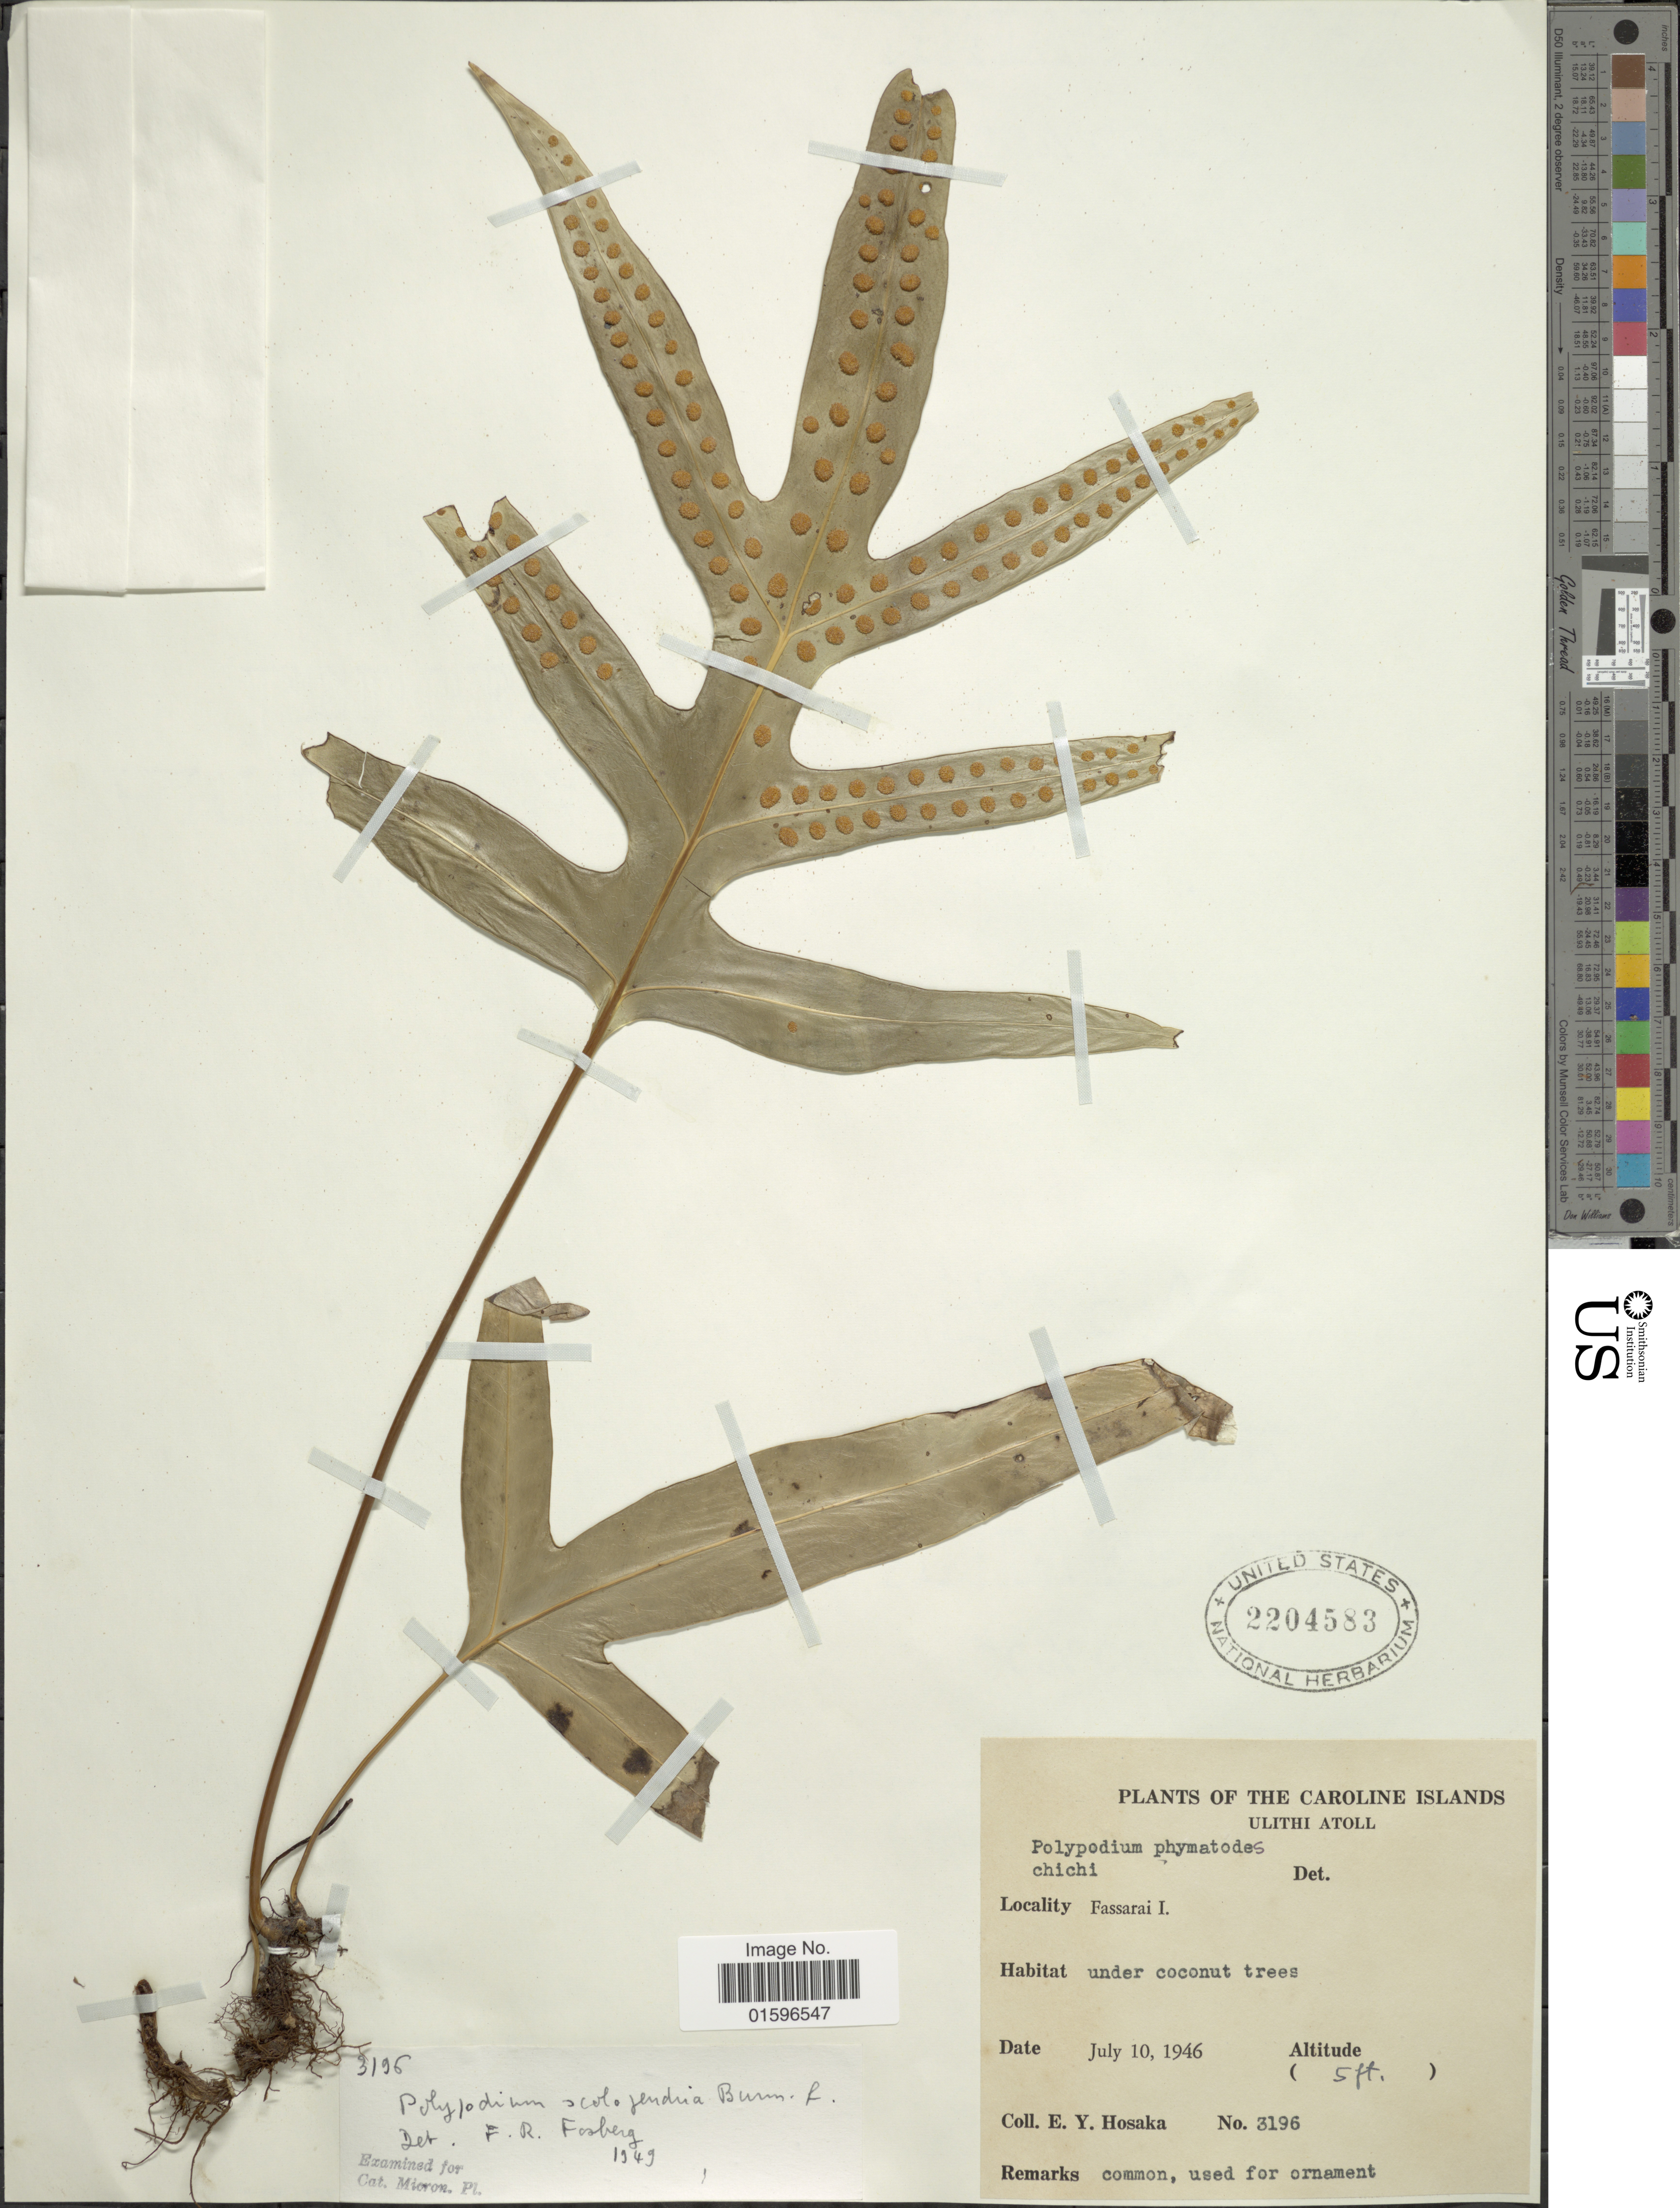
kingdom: Plantae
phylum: Tracheophyta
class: Polypodiopsida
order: Polypodiales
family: Polypodiaceae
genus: Polypodium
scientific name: Polypodium scolopendria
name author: Burm. f.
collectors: E. Y. Hosaka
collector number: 3196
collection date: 1946-07-10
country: Micronesia, Federated States of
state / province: Yap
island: Ulithi Atoll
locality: Carolines Islands; Ulithi Atoll, Fasssarai I.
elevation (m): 2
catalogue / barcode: US 2204583